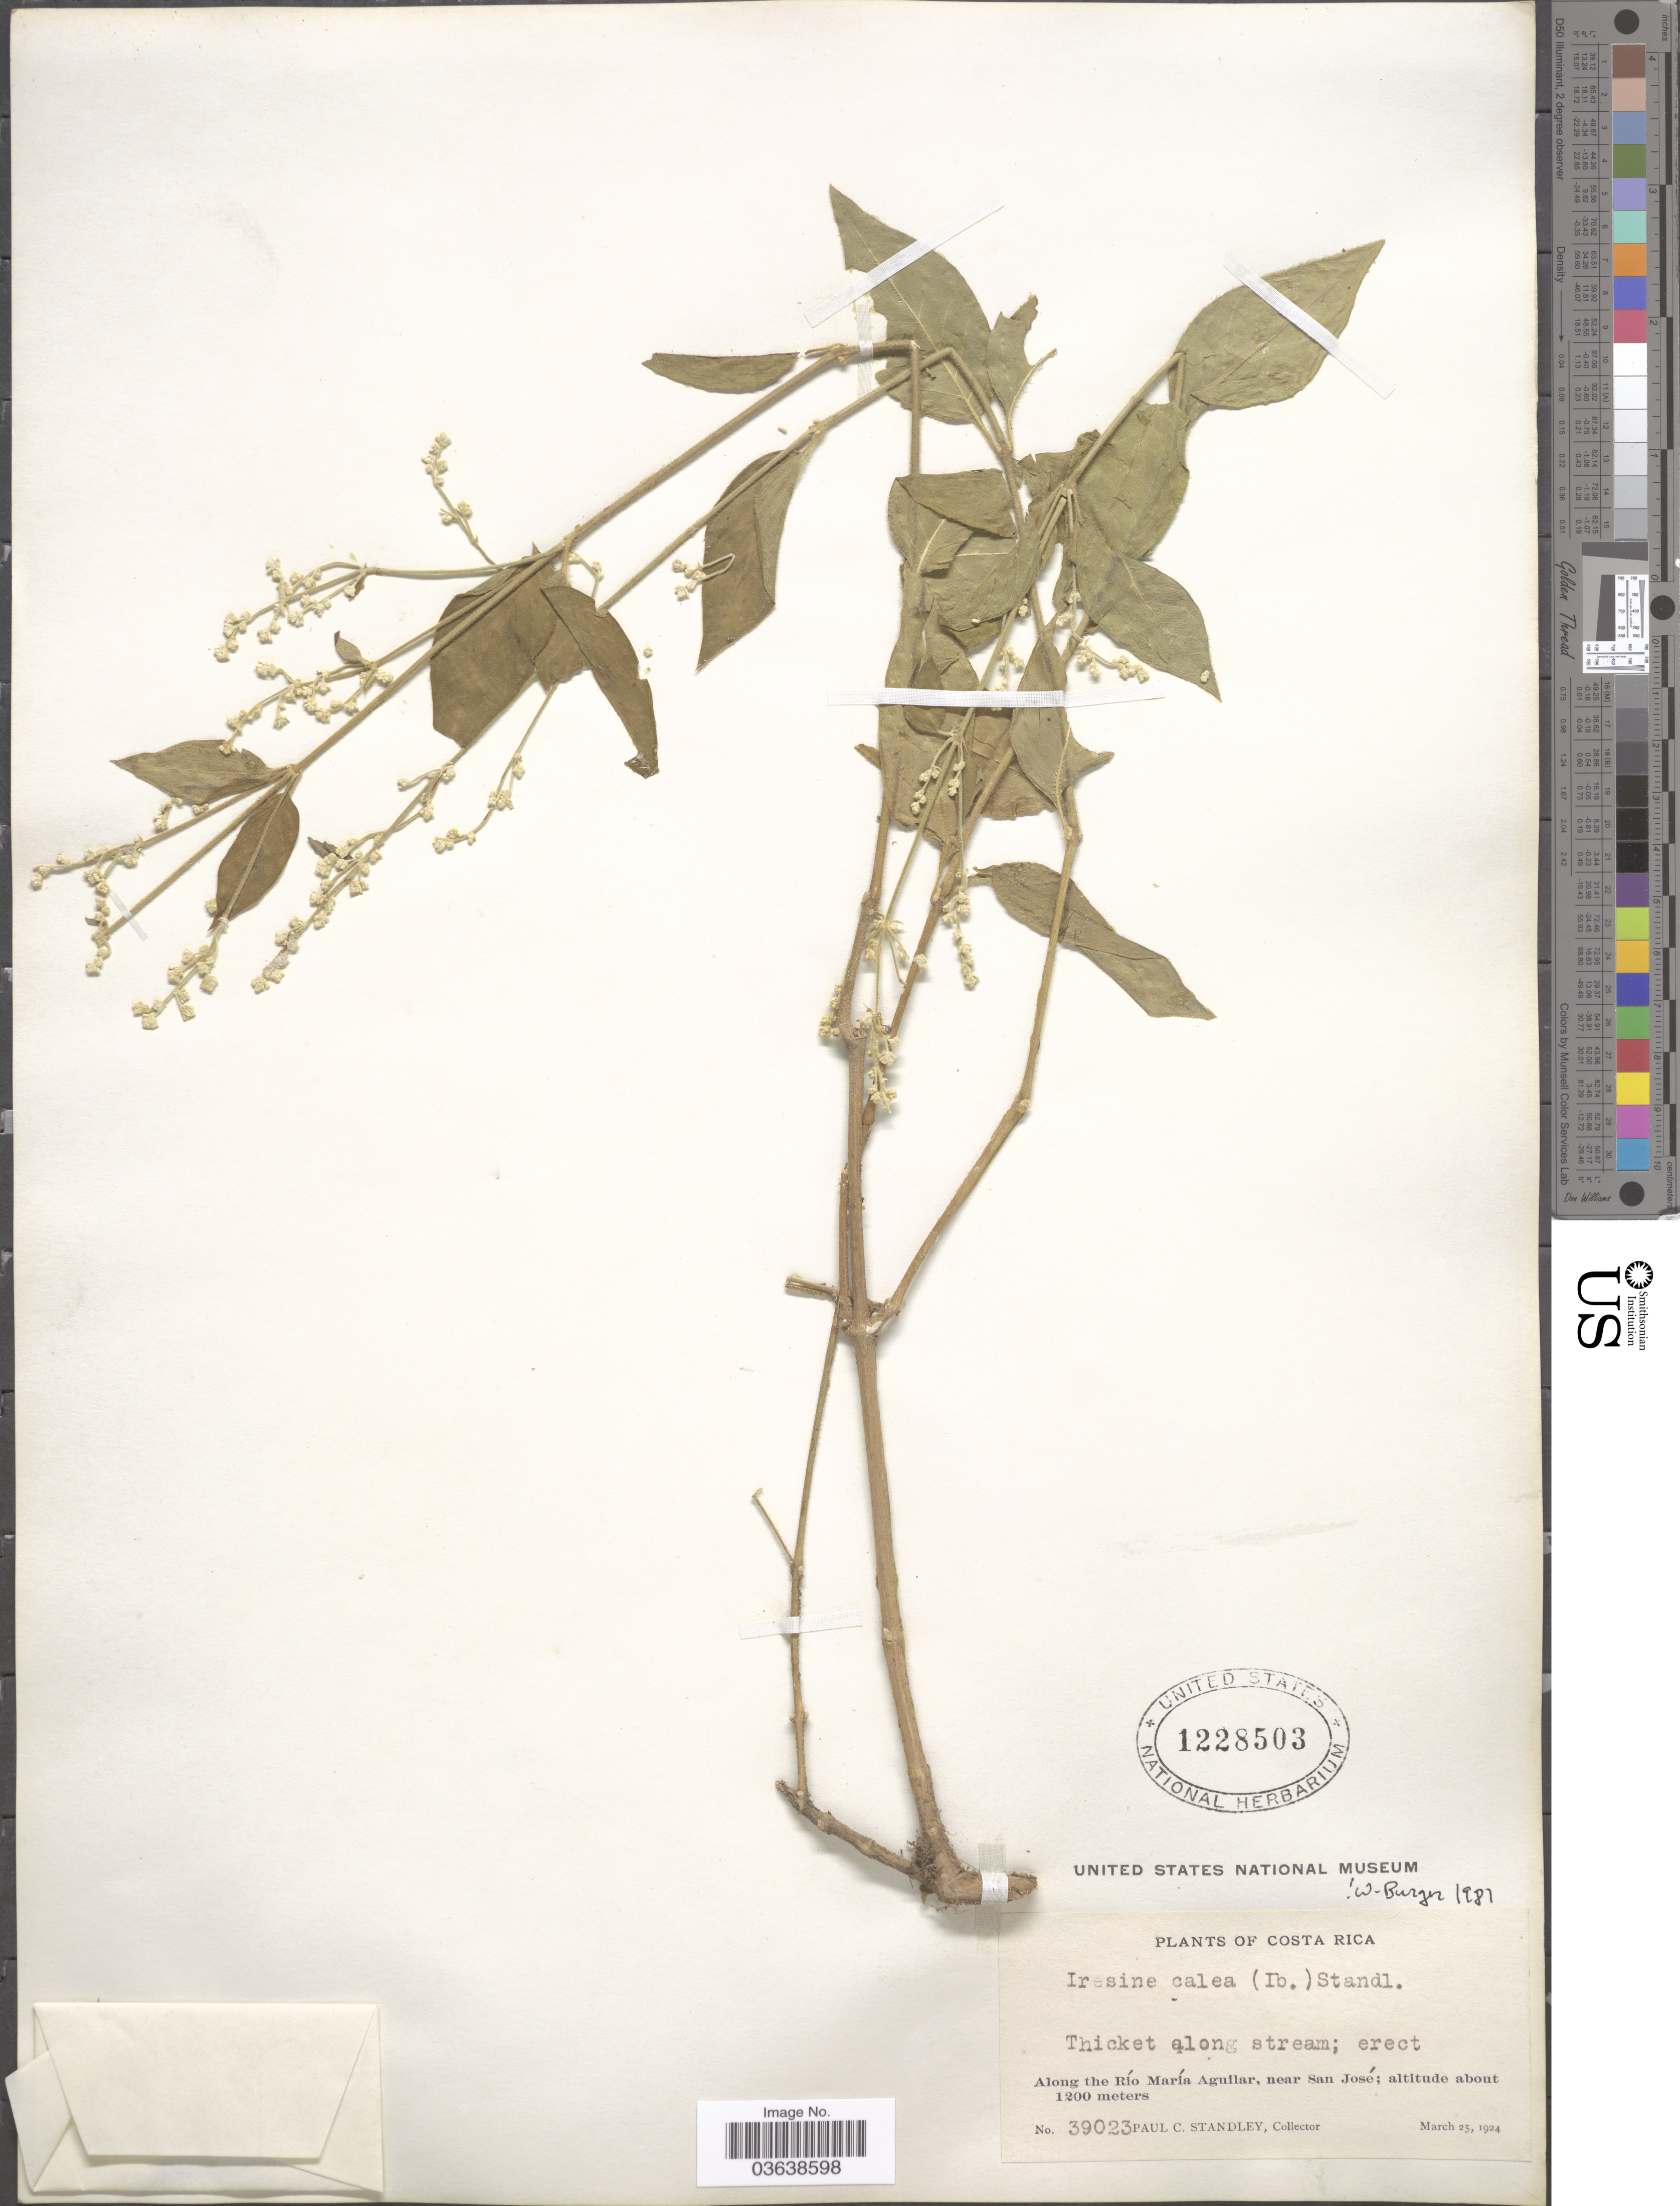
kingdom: Plantae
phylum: Tracheophyta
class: Magnoliopsida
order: Caryophyllales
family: Amaranthaceae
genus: Iresine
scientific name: Iresine calea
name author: (Ibáñez) Standl.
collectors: P. C. Standley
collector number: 39023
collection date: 1924-03-25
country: Costa Rica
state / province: San José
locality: Thicket along stream. Along the Río María Aguilar, near San José.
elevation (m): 1200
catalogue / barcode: US 1228503